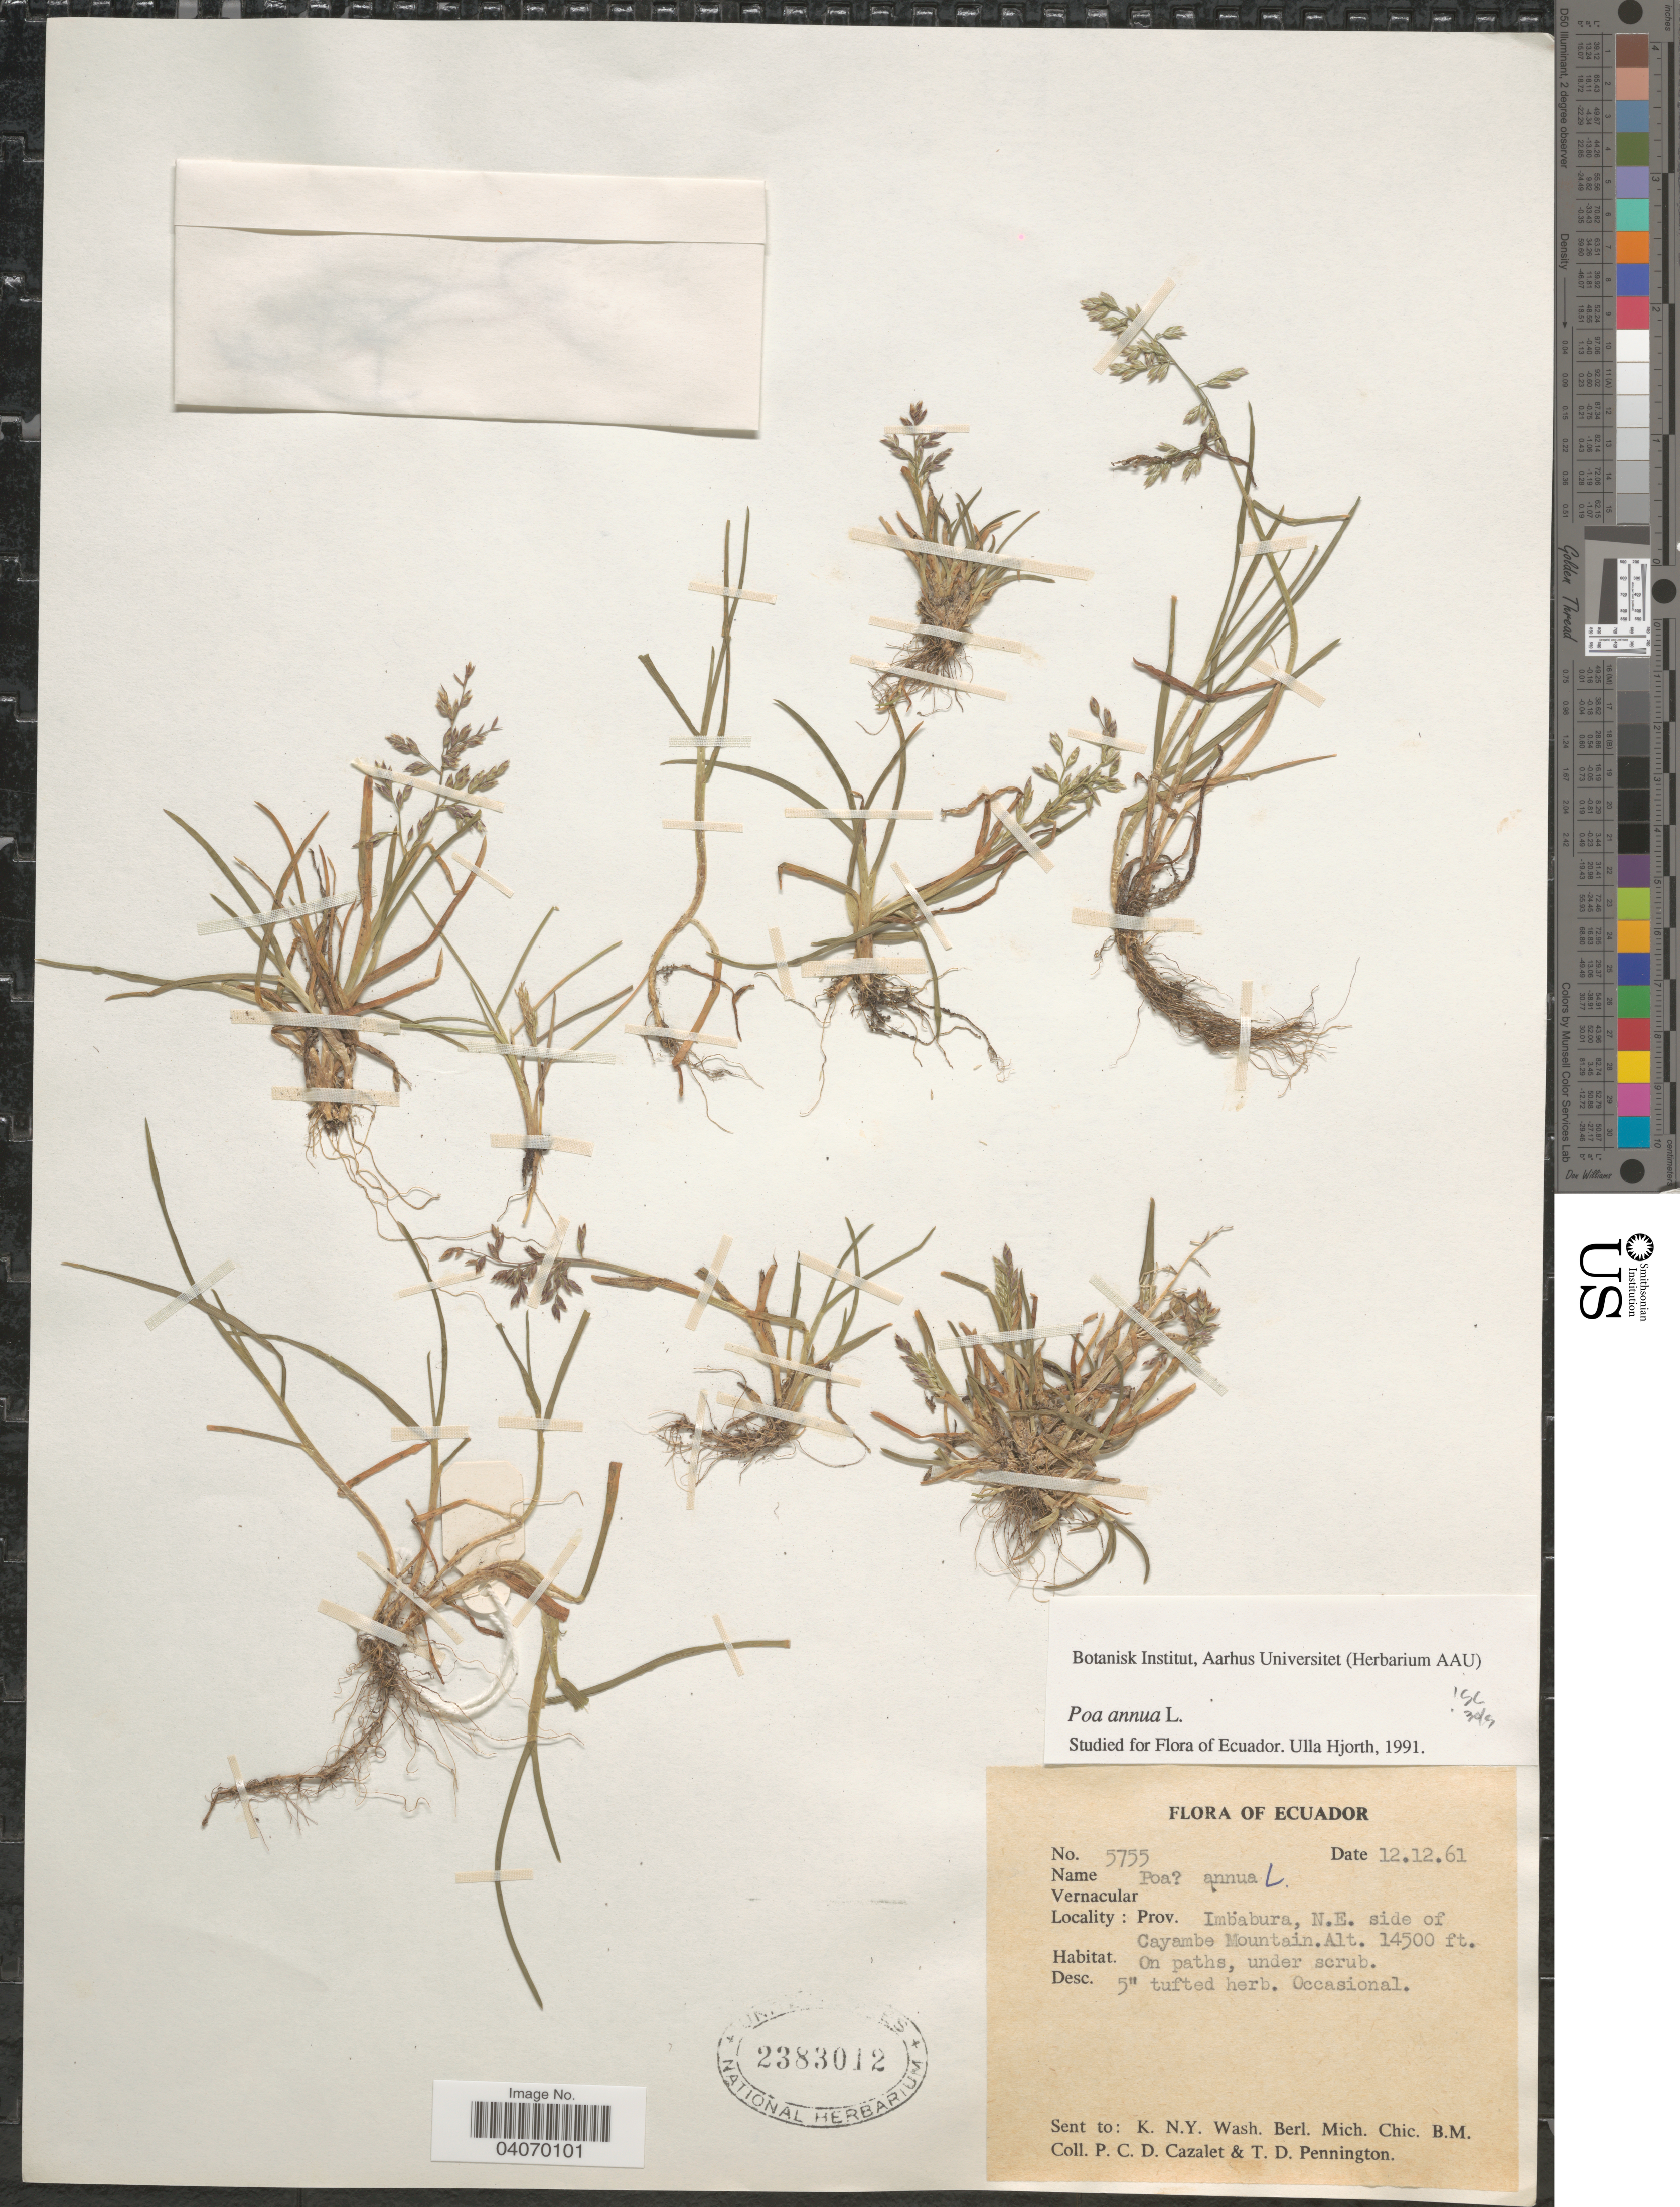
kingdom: Plantae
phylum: Tracheophyta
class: Liliopsida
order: Poales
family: Poaceae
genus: Poa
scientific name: Poa pauciflora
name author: Roem. & Schult.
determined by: Soreng, Robert J., Research Associate (BOT), Smithsonian Institution - National Museum of Natural History (UNITED STATES)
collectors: P. C. D. Cazalet & T. D. Pennington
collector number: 5755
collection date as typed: Transcribed d/m/y: 12/12/61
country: Ecuador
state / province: Imbabura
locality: N.E. side of Cayambe Mountain.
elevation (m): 4420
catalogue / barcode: US 2383012